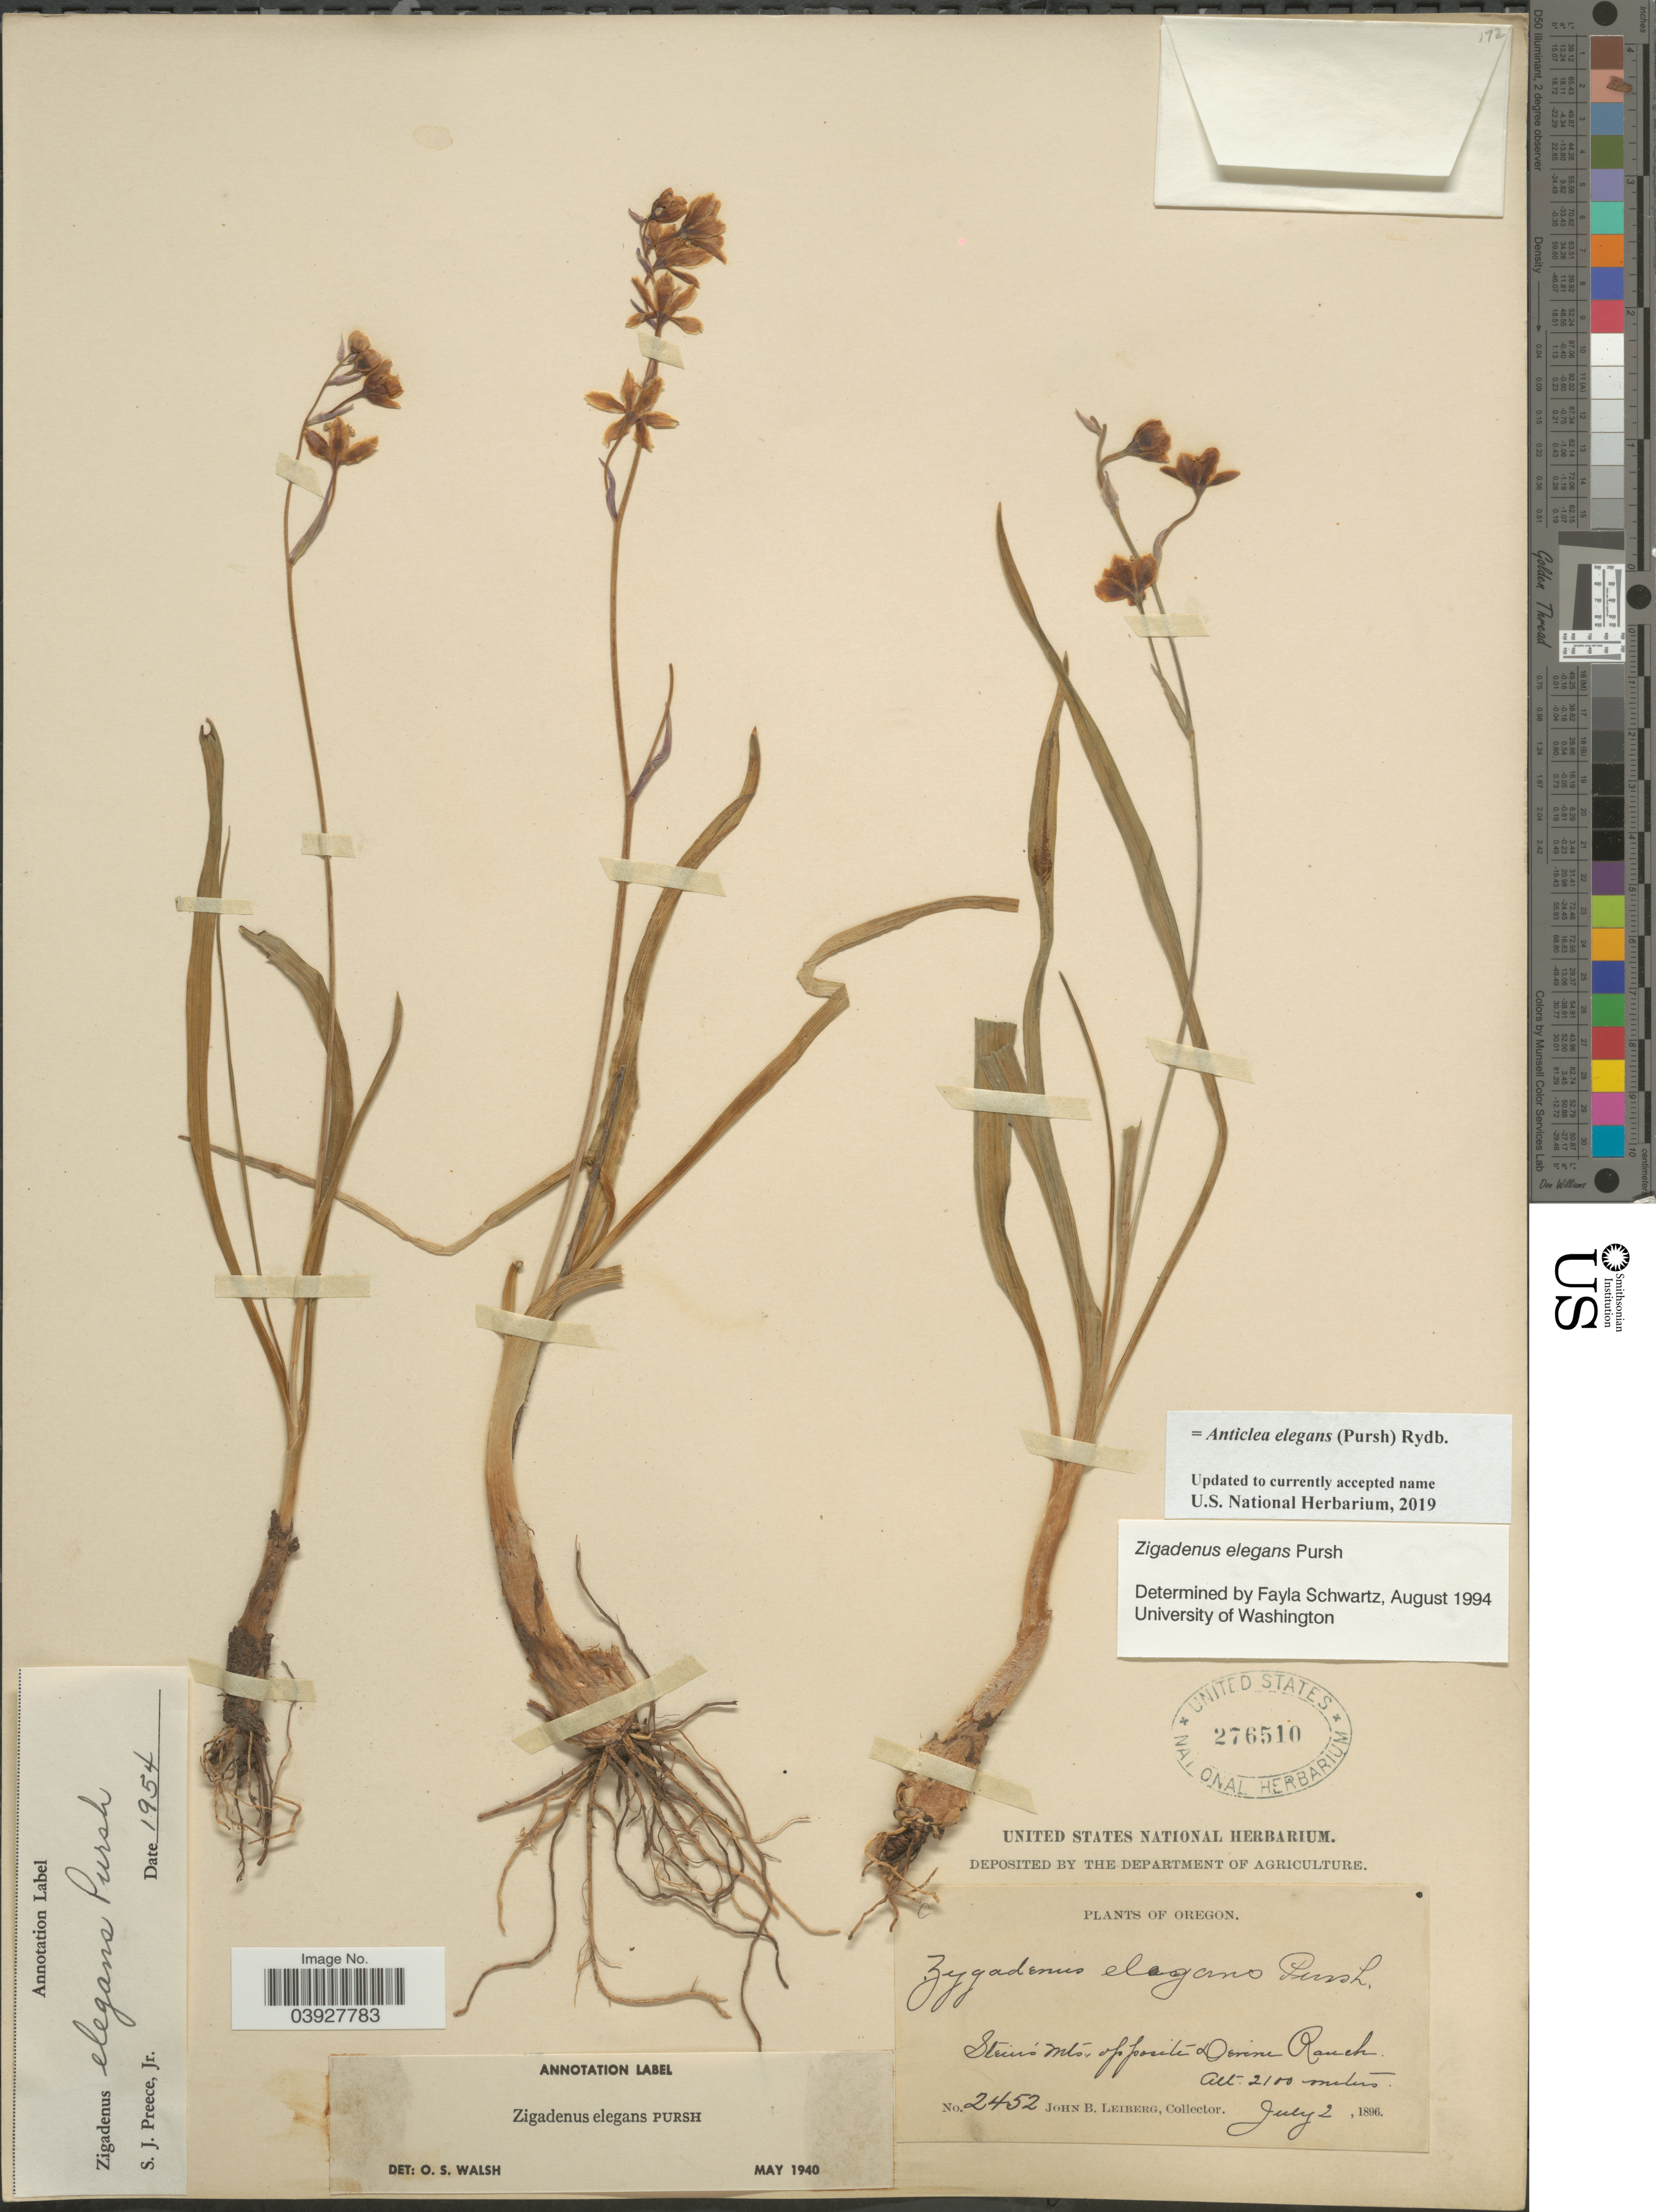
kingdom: Plantae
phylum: Tracheophyta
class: Liliopsida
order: Liliales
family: Melanthiaceae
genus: Anticlea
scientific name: Anticlea elegans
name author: (Pursh) Rydb.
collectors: J. B. Leiberg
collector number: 2452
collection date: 1896-07-02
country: United States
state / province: Oregon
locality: Stein's Mts opposite Devine Ranch.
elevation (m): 2100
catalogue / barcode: US 276510